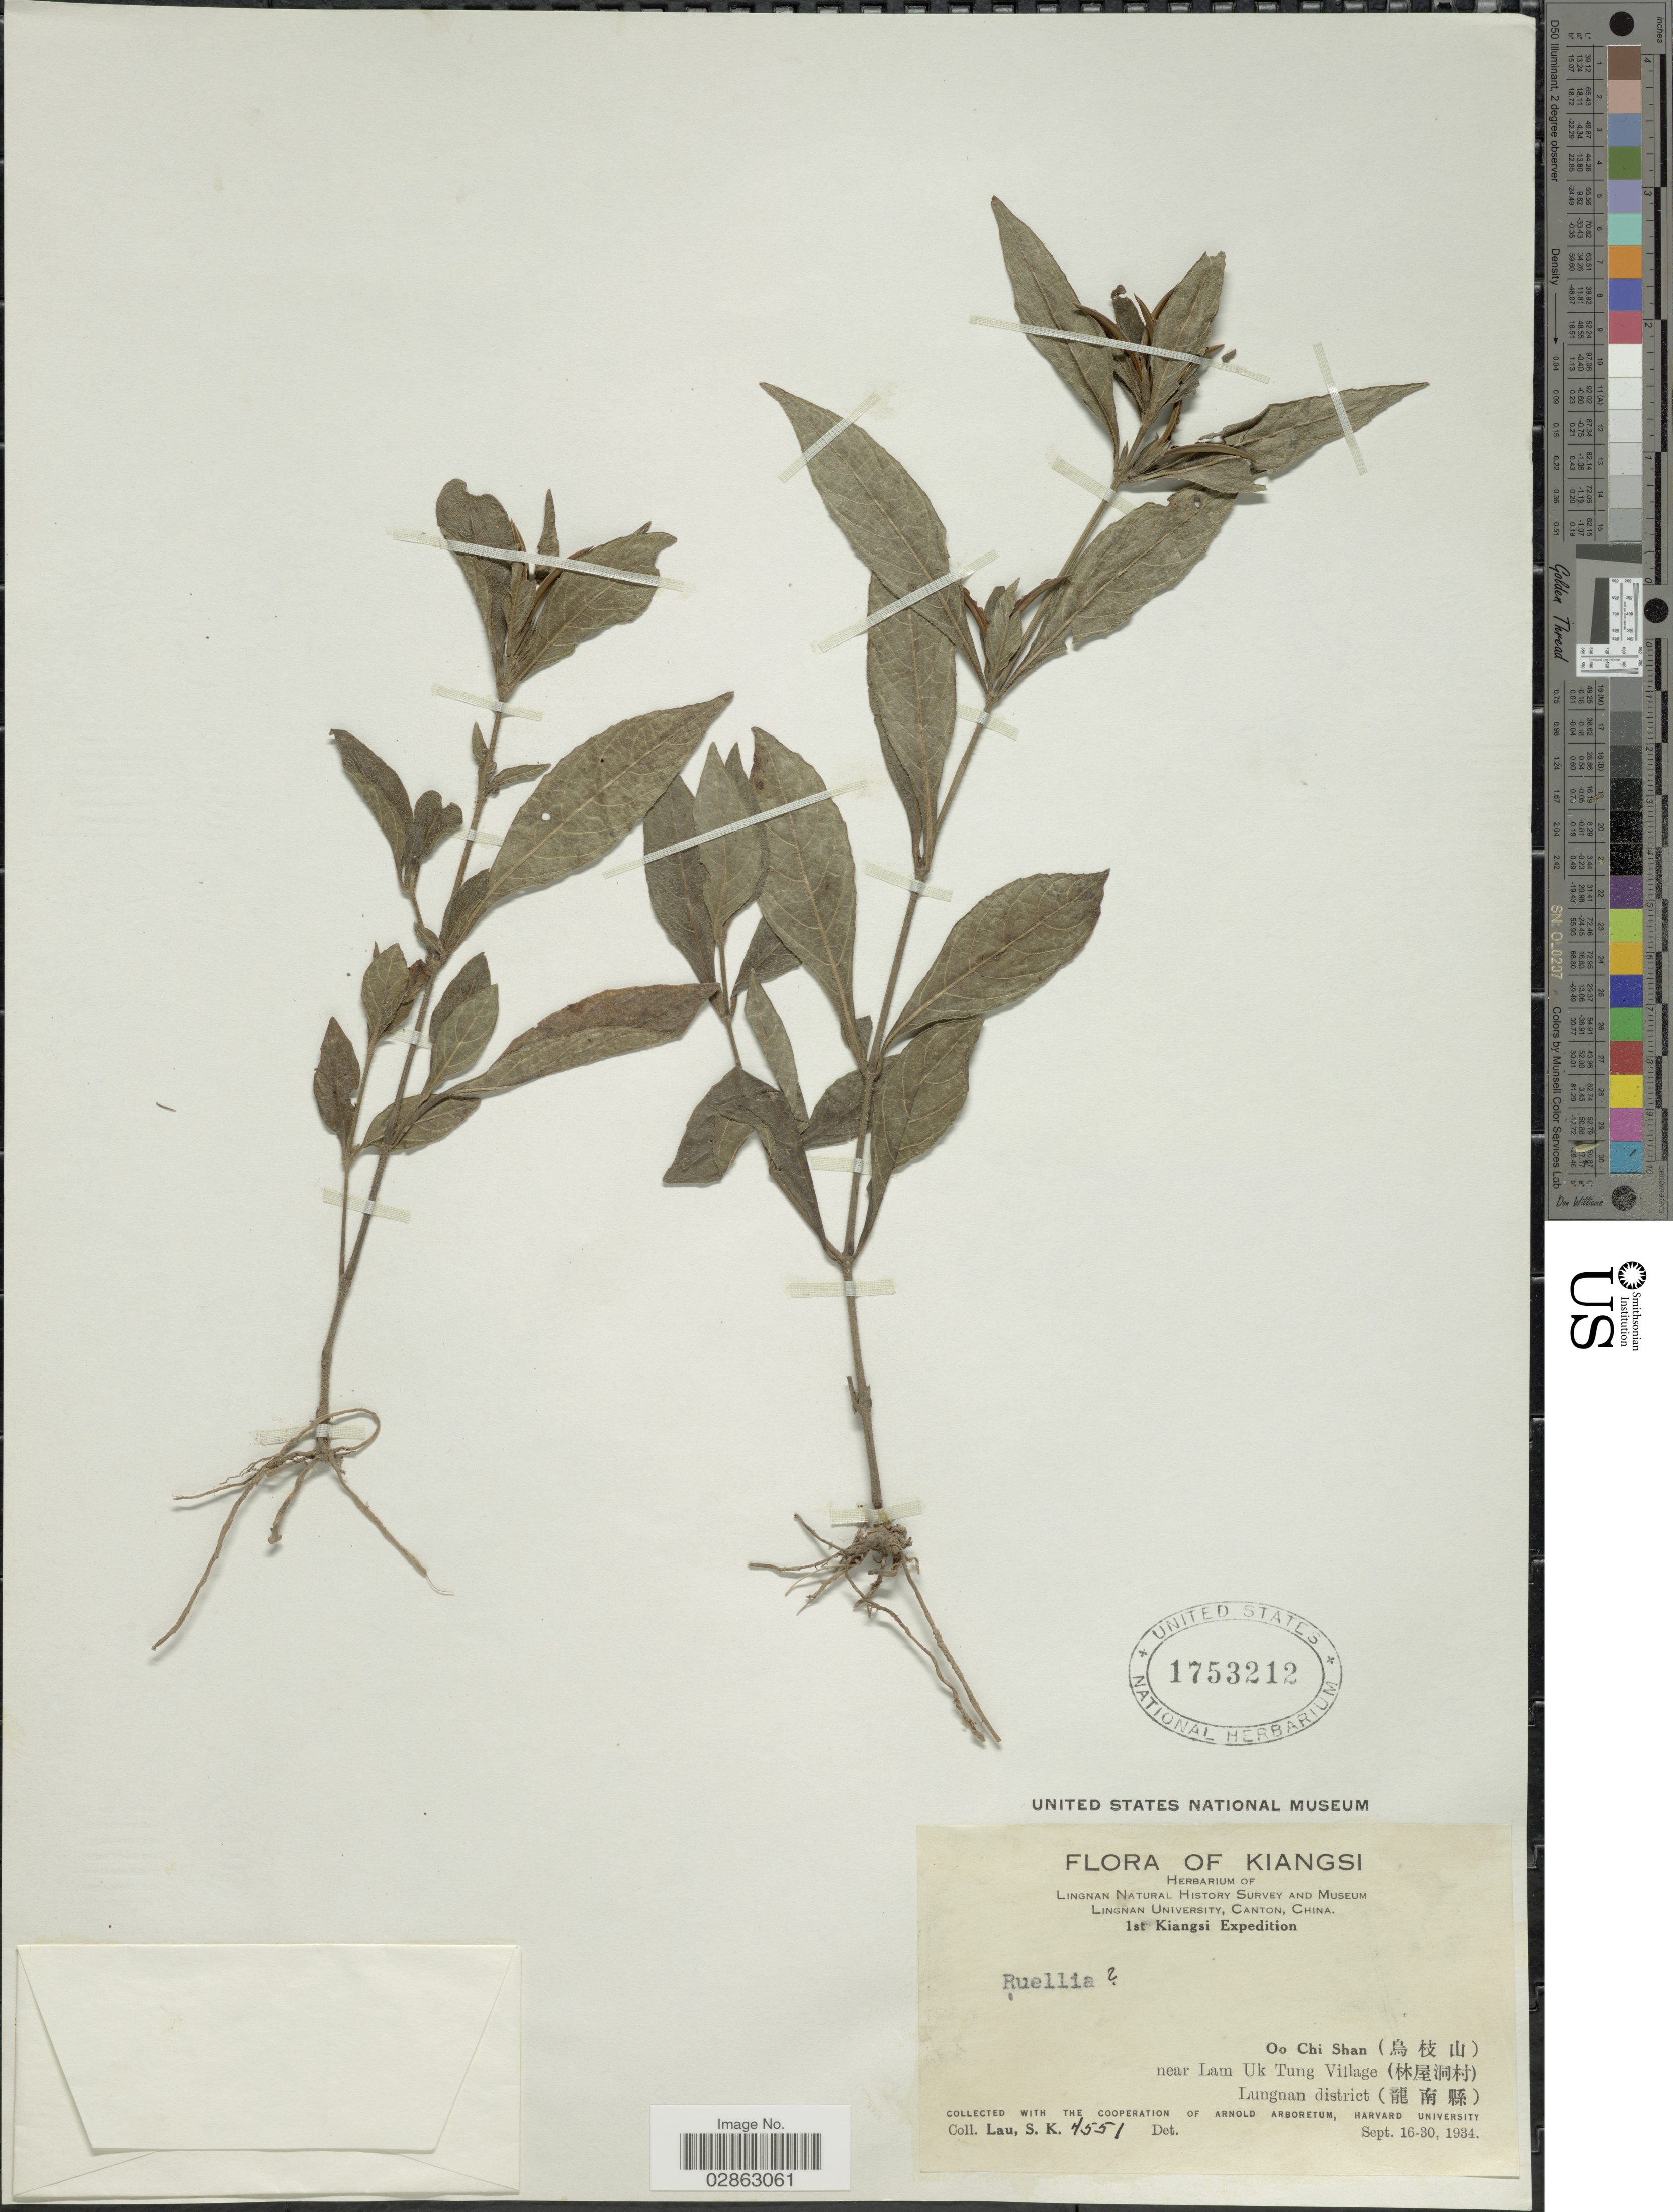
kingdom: Plantae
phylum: Tracheophyta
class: Magnoliopsida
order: Lamiales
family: Acanthaceae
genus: Ruellia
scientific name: Ruellia sp.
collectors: S. K. Lau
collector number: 4551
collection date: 1934-09-16/1934-09-30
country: China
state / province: Jiangxi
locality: Kiangsi. Oo Chi Shan. Near Lam Uk Tung Village. Lungnan district.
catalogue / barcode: US 1753212